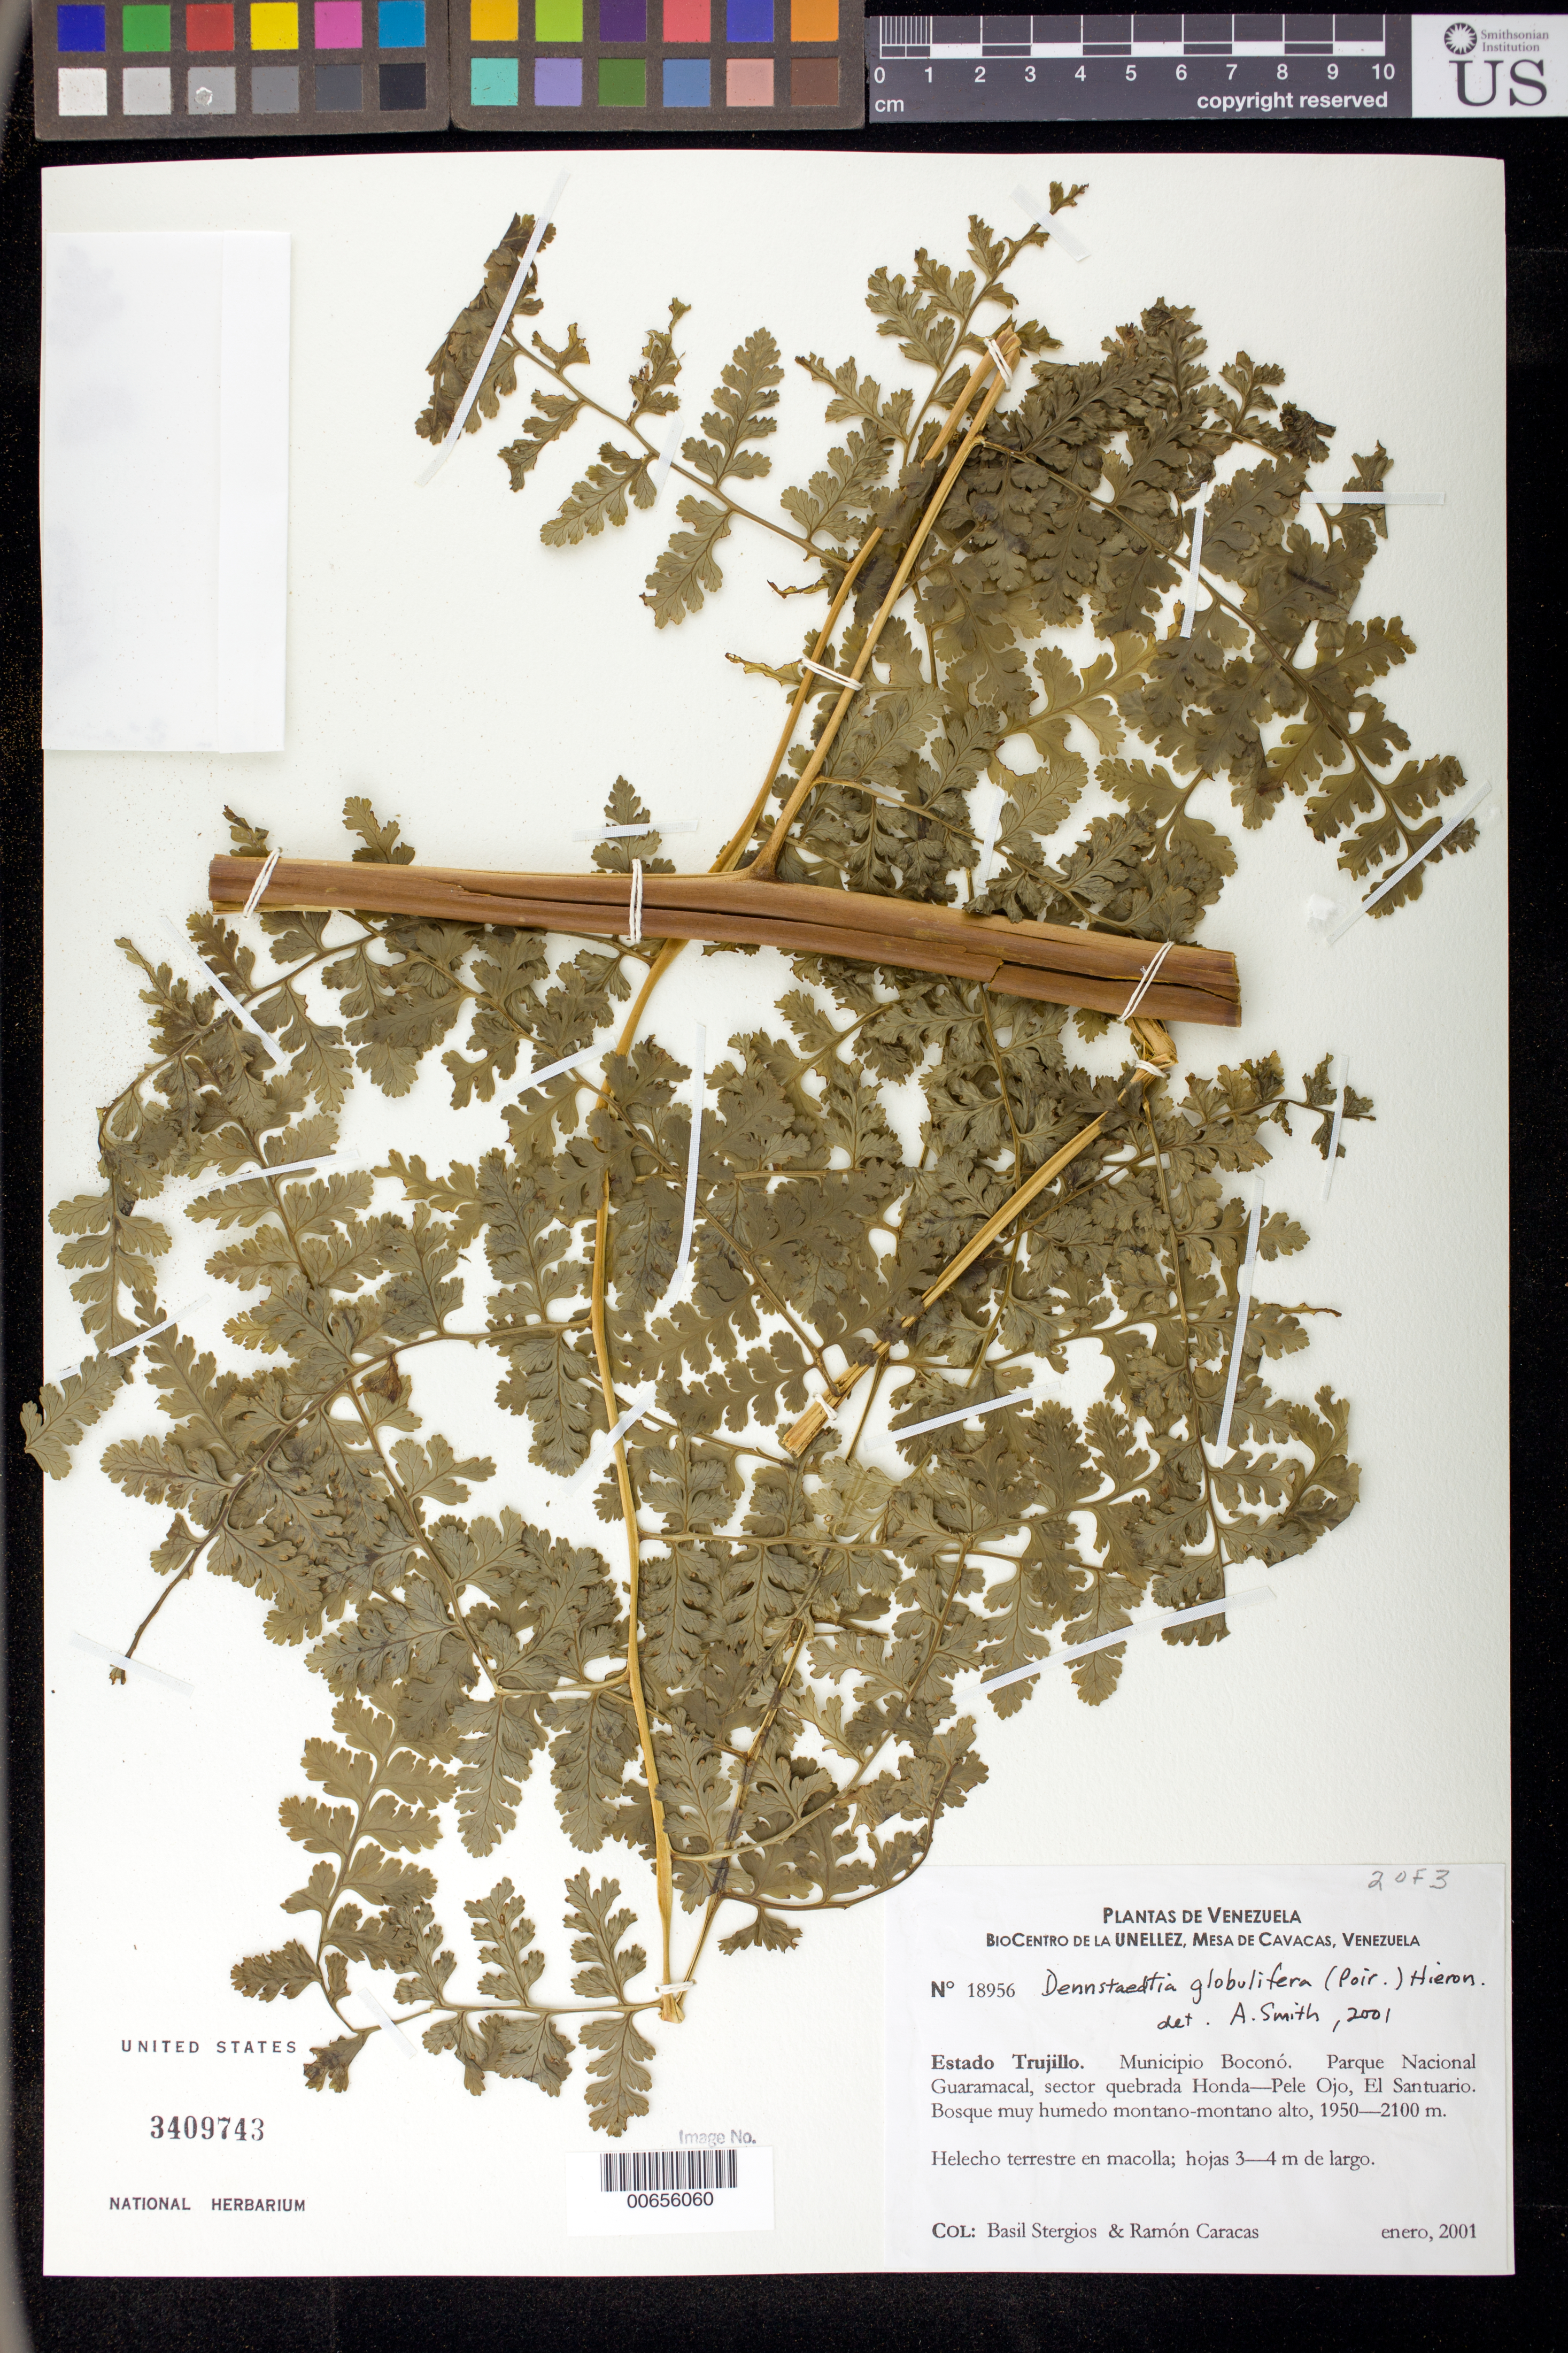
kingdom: Plantae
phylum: Tracheophyta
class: Polypodiopsida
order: Polypodiales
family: Dennstaedtiaceae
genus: Dennstaedtia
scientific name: Dennstaedtia globulifera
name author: (Poir.) Hieron.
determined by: Smith, Alan R., (UC)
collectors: B. G. Stergios & R. Caracas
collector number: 18956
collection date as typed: Jan 2001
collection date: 2001-01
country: Venezuela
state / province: Trujillo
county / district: Boconó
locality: Parque Nacional Guaramacal, sector quebrada Honda-Pele Ojo, El Santuario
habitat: Bosque muy húmedo montano-montano alto.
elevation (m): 1950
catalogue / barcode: US 3409743